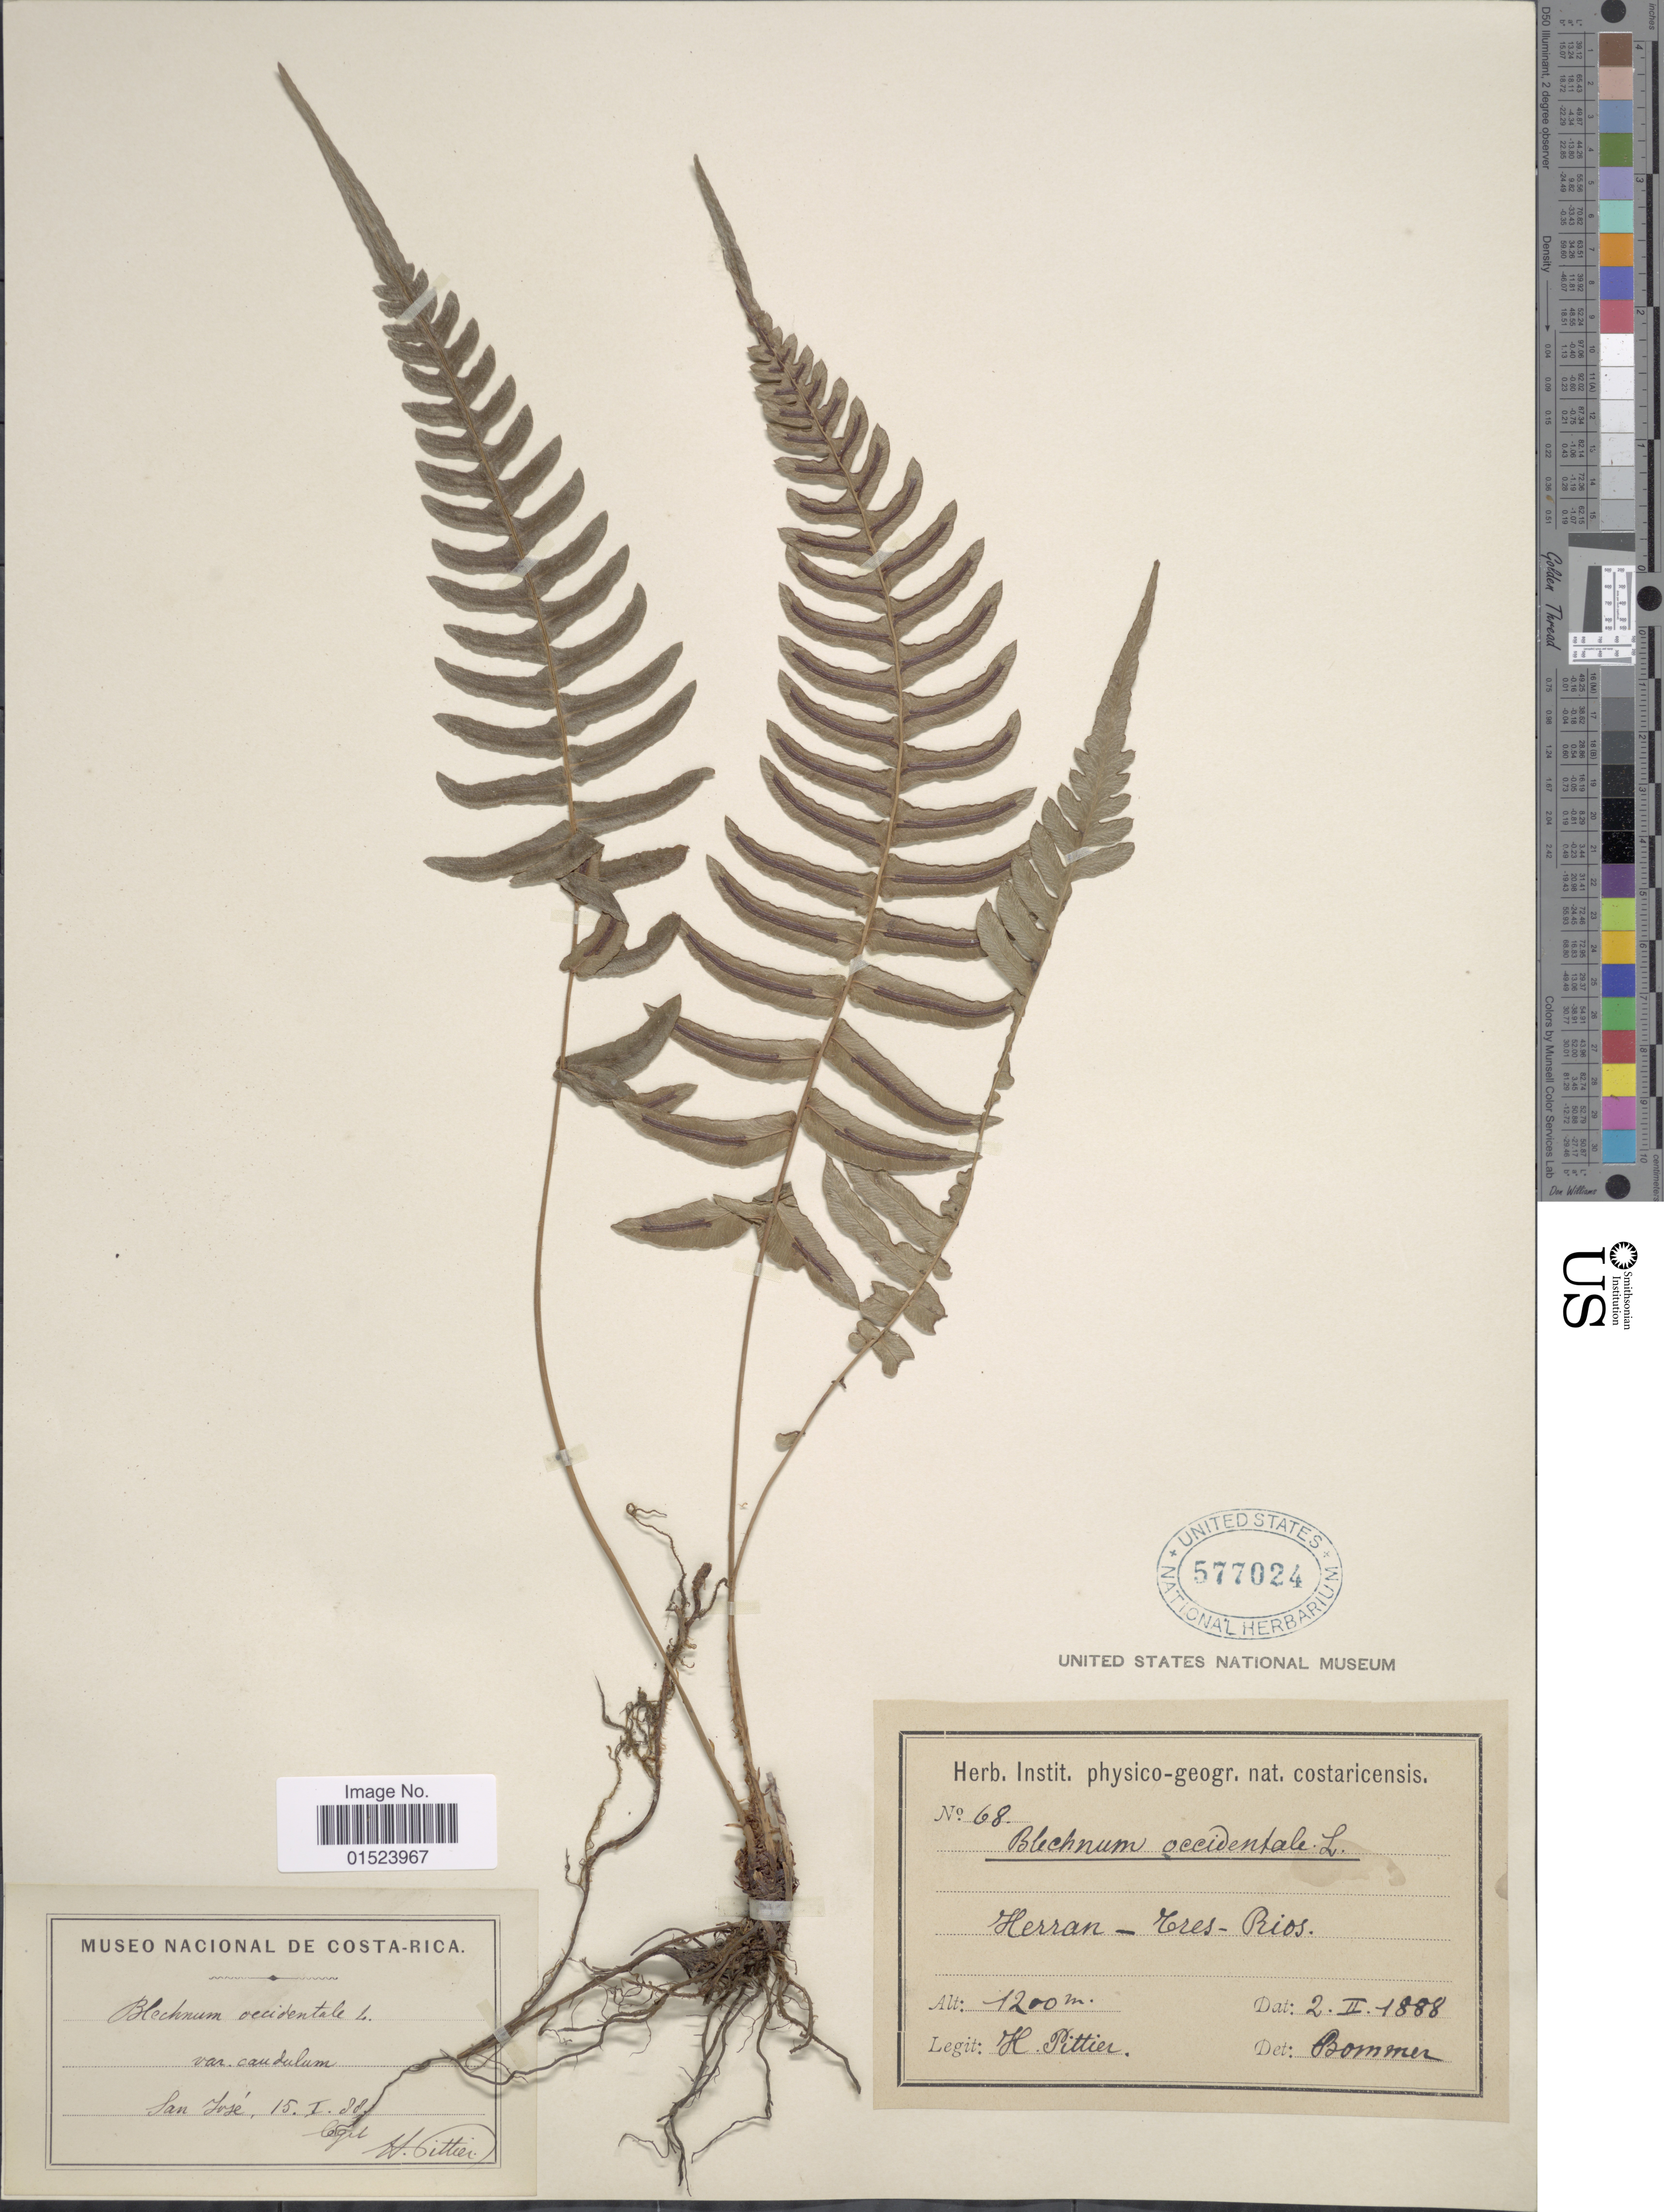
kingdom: Plantae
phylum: Tracheophyta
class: Polypodiopsida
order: Polypodiales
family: Blechnaceae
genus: Blechnum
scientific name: Blechnum glandulosum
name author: Link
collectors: H. F. Pittier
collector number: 68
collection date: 1888-02-02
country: Costa Rica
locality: Herran, Tres - Rios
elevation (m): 1200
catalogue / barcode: US 577024